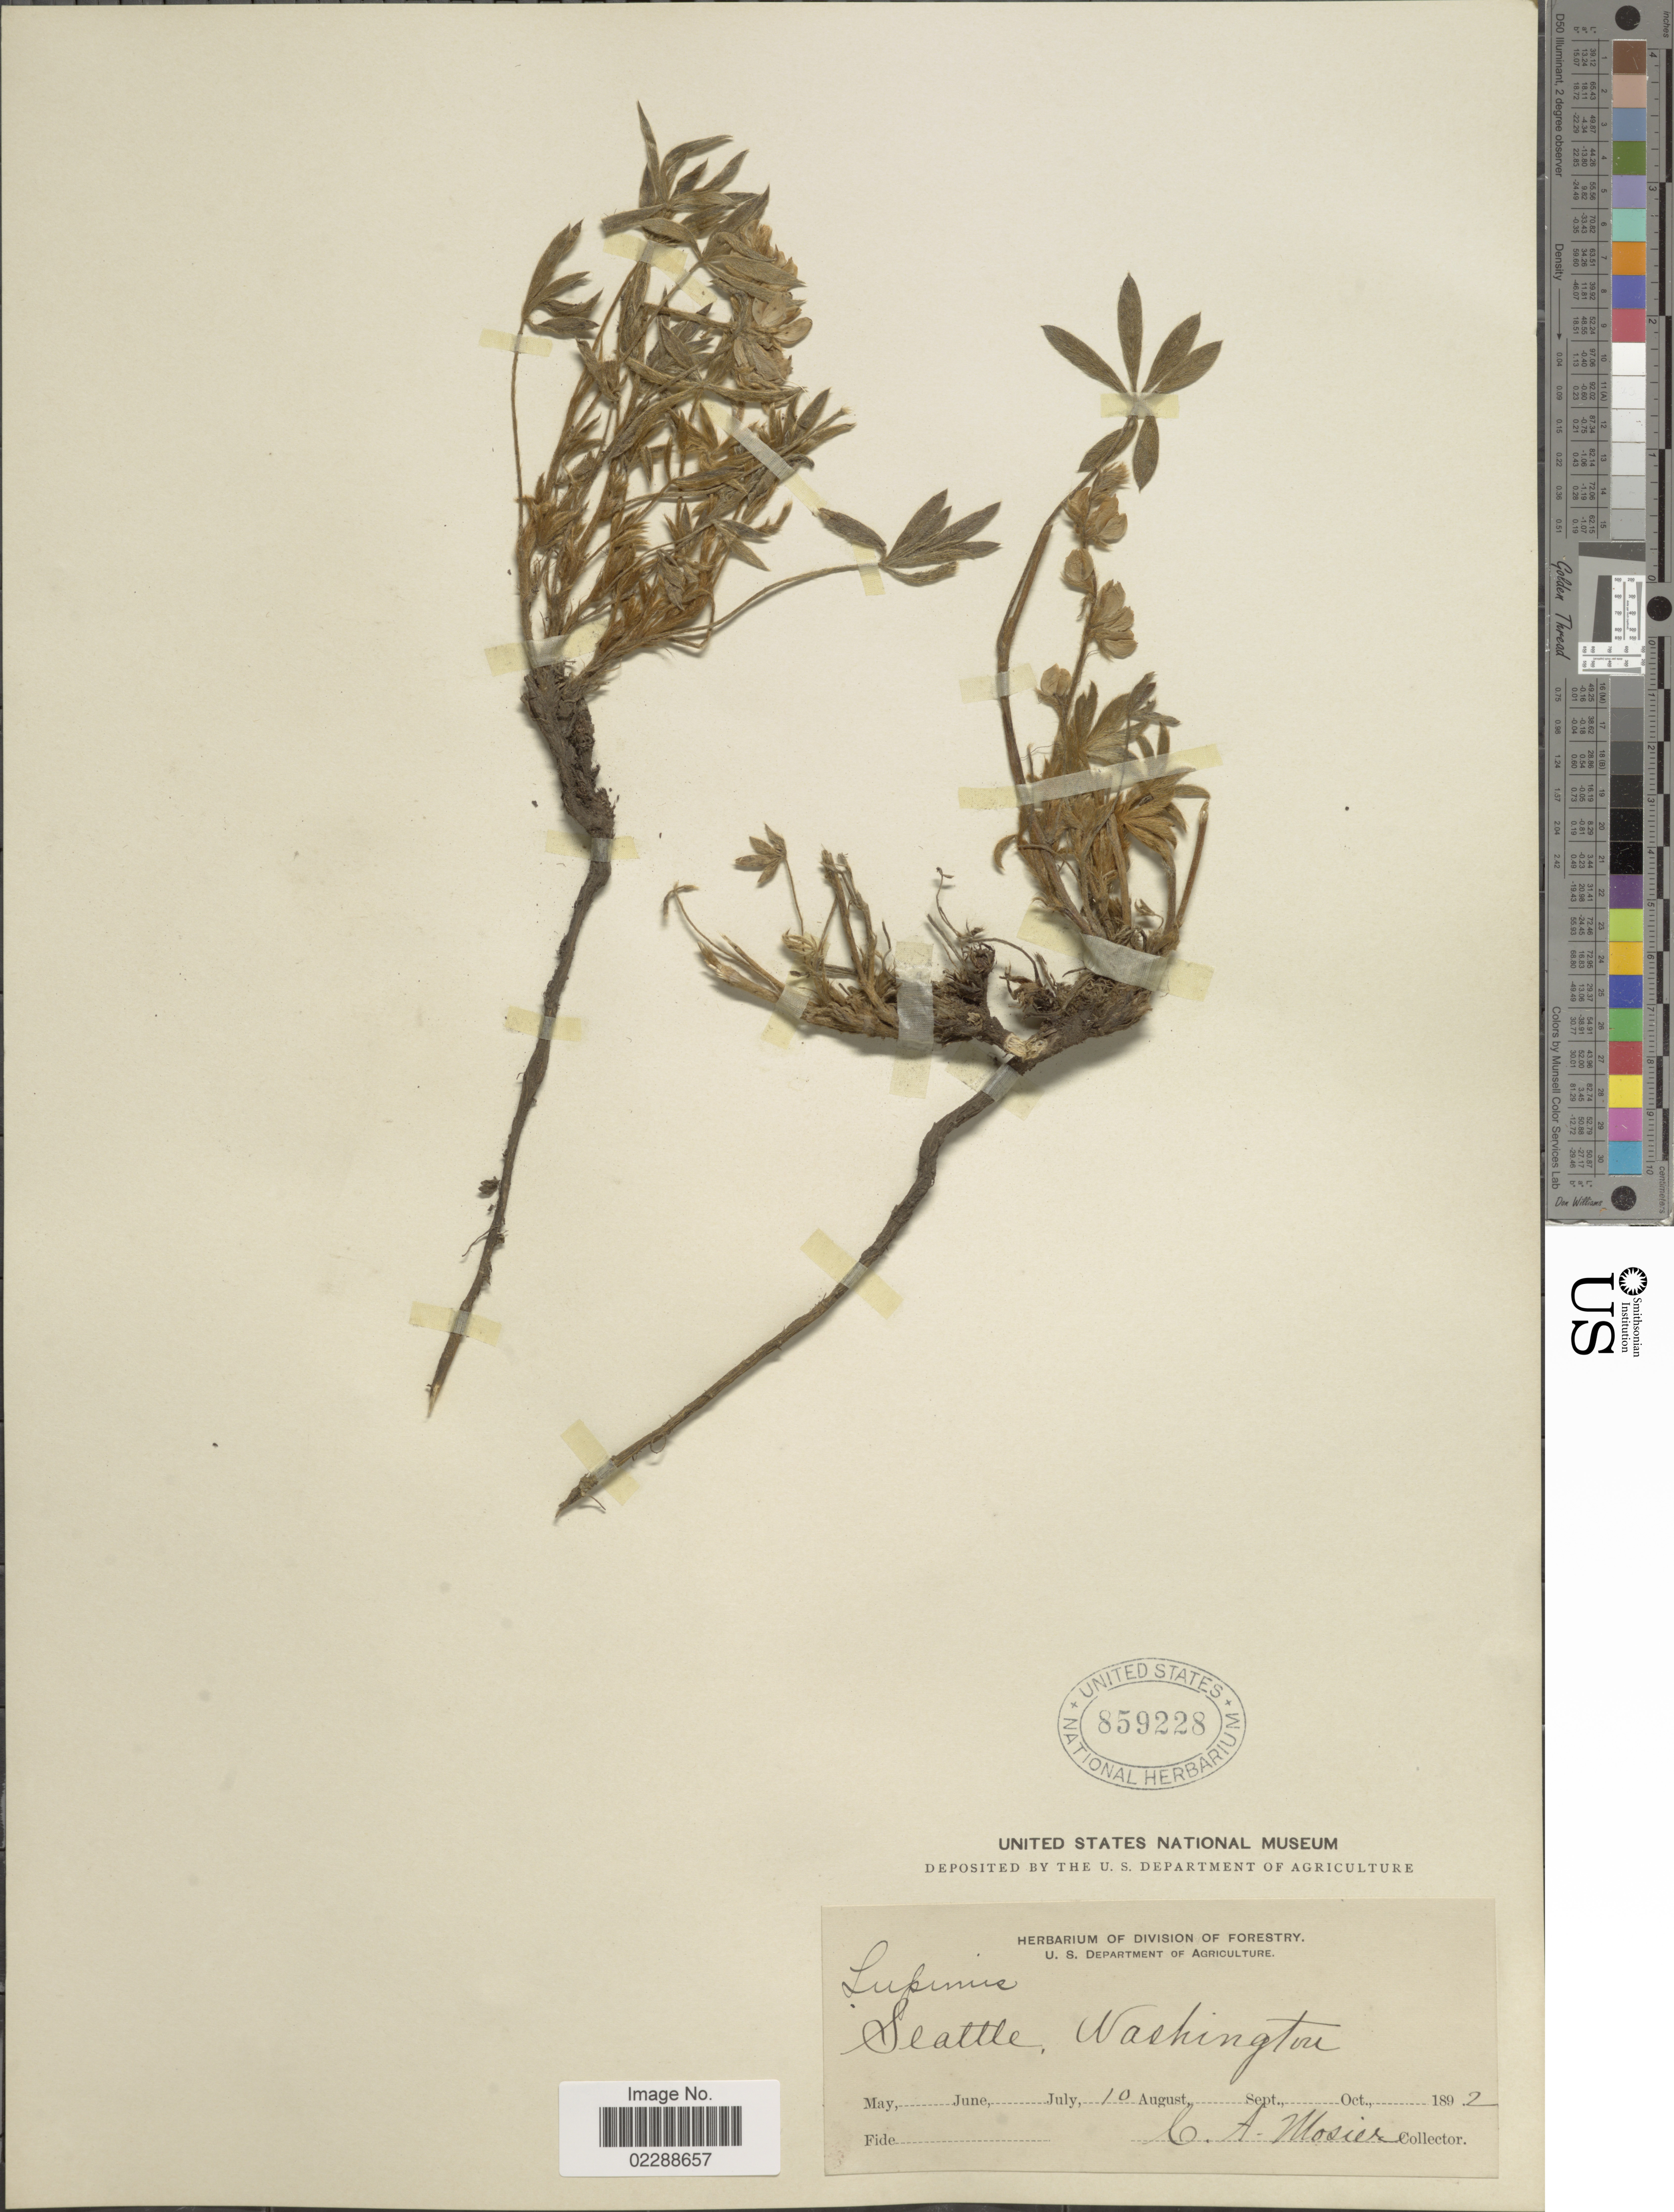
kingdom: Plantae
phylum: Tracheophyta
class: Magnoliopsida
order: Fabales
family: Fabaceae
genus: Lupinus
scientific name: Lupinus sp.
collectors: C. A. Mosier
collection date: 1892-08-10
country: United States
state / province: Washington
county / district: King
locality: Seattle Washington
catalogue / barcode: US 859228